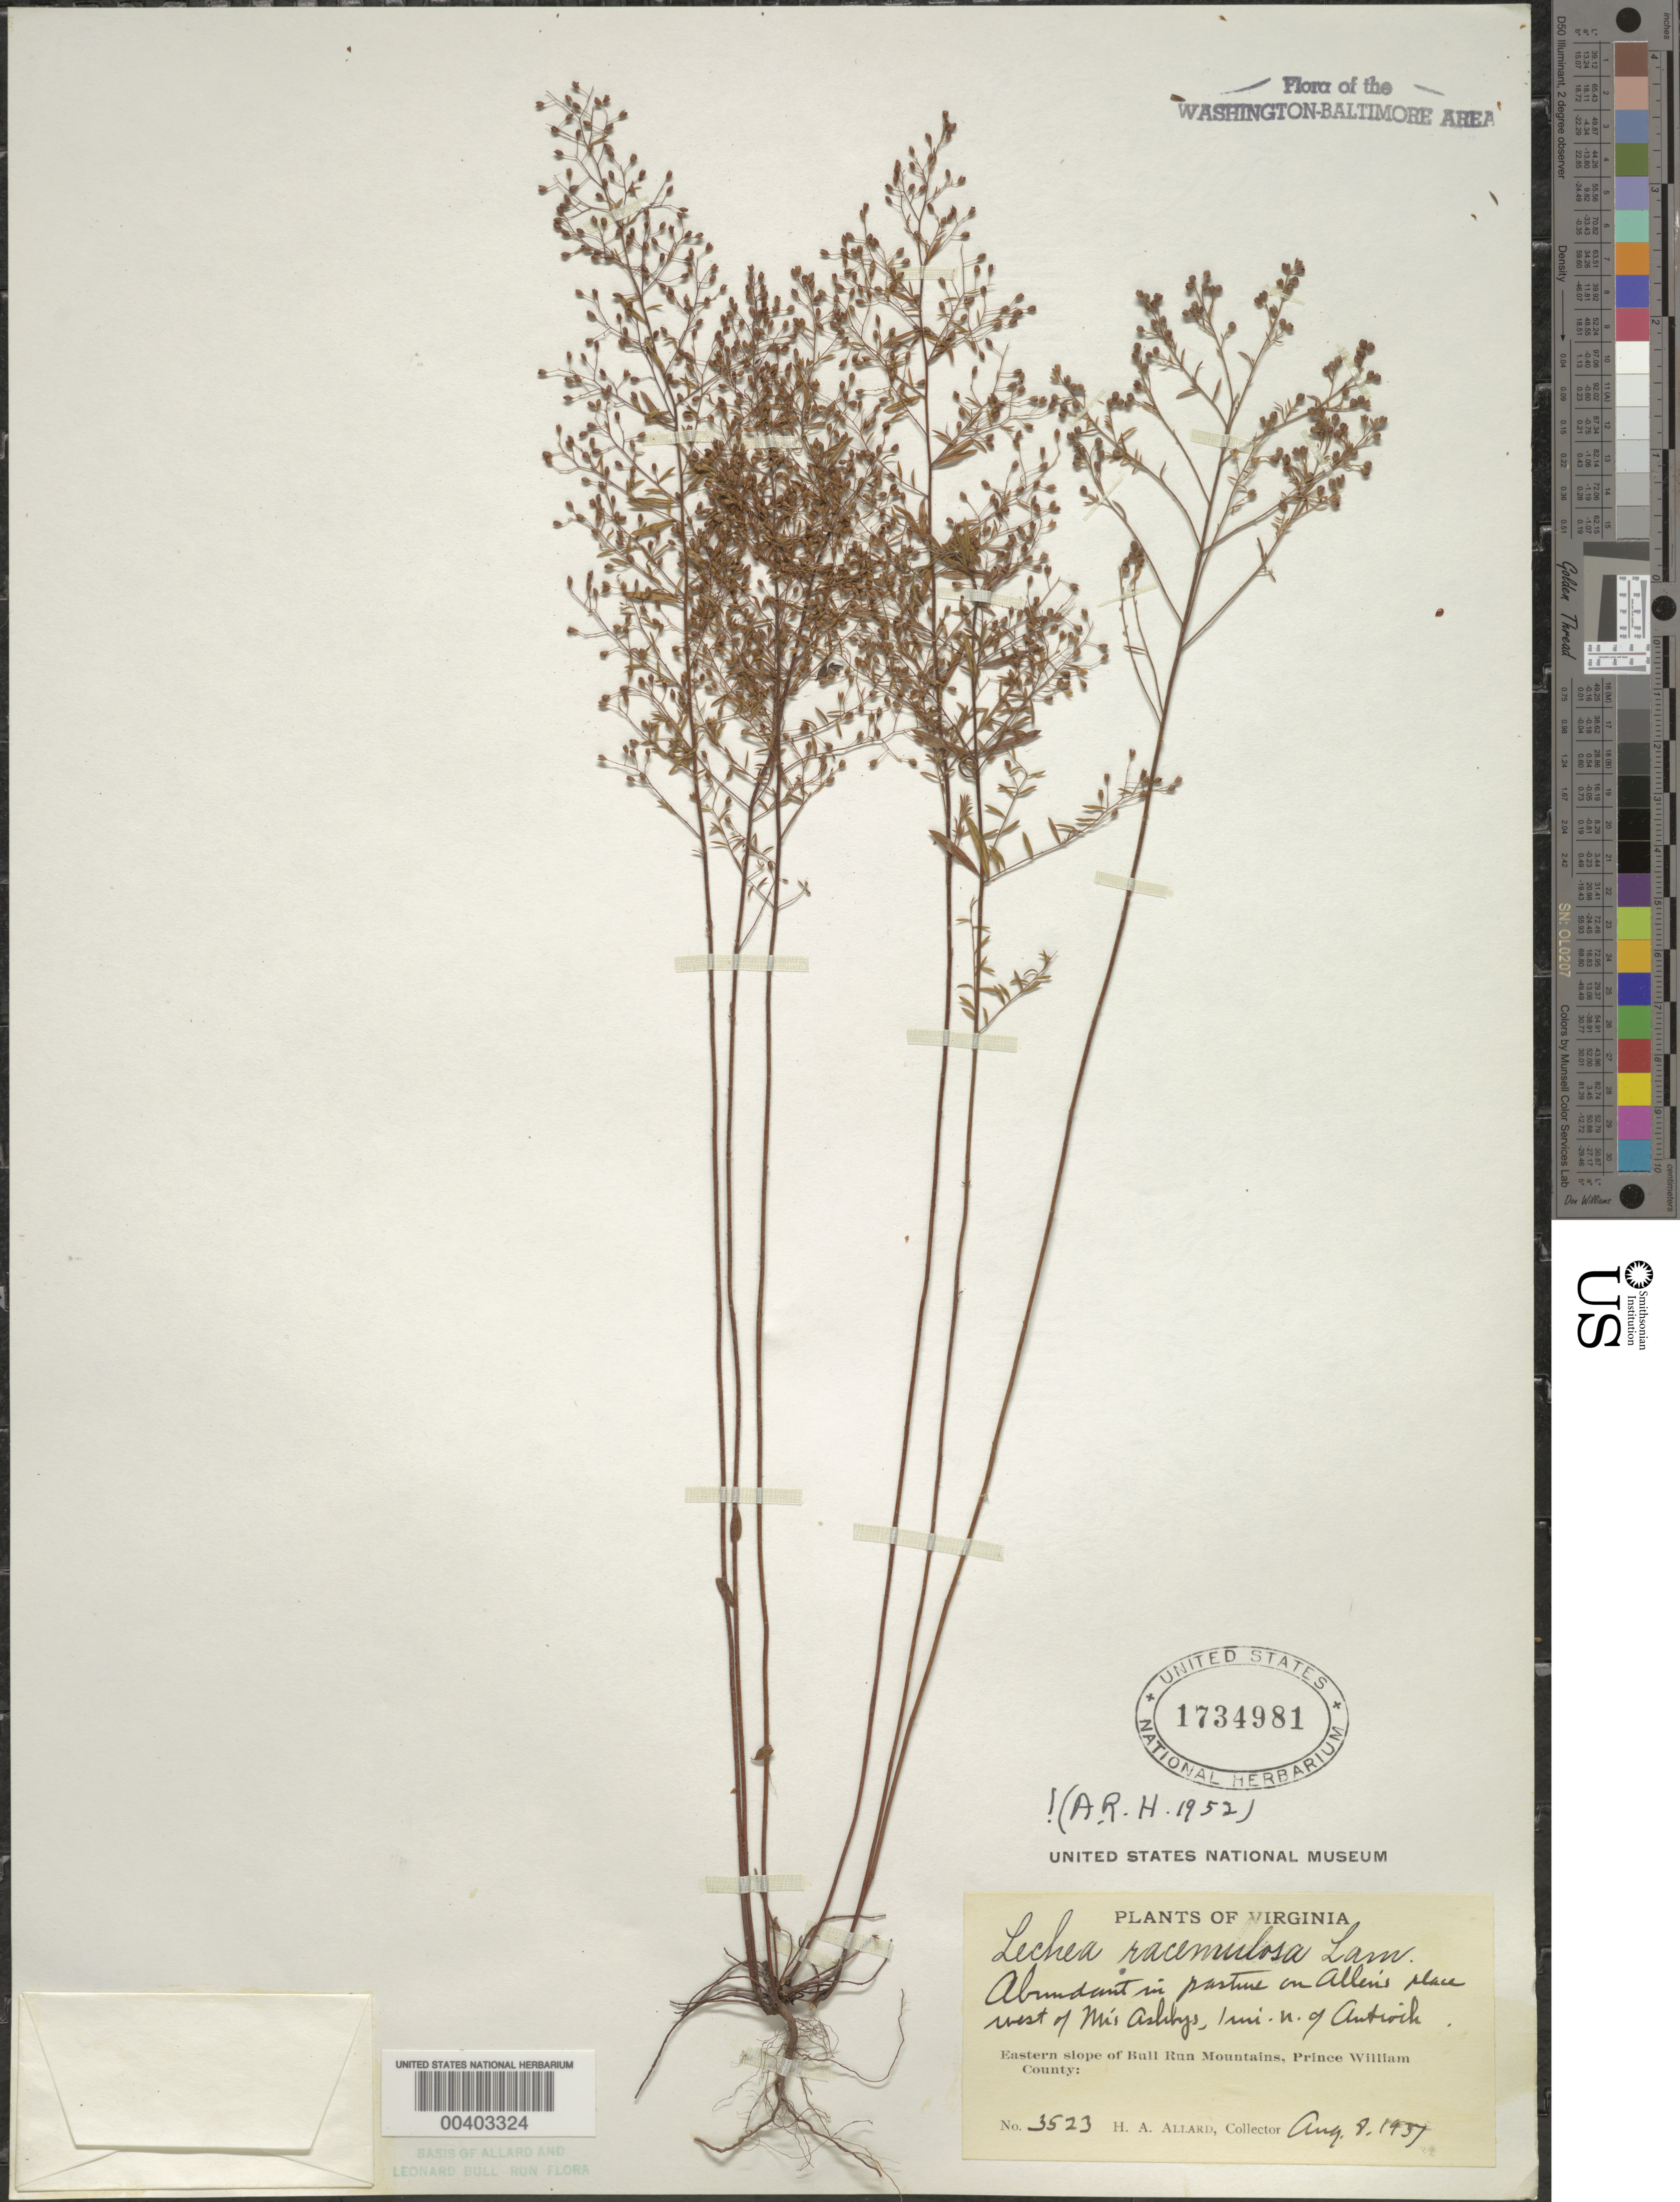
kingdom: Plantae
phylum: Tracheophyta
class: Magnoliopsida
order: Malvales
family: Cistaceae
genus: Lechea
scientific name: Lechea racemulosa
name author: Michx.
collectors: E. P. Killip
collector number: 6517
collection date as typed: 09 Aug 1919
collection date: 1919-08-09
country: United States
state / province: Virginia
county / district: Fairfax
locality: New Alexandria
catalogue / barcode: US 1731981